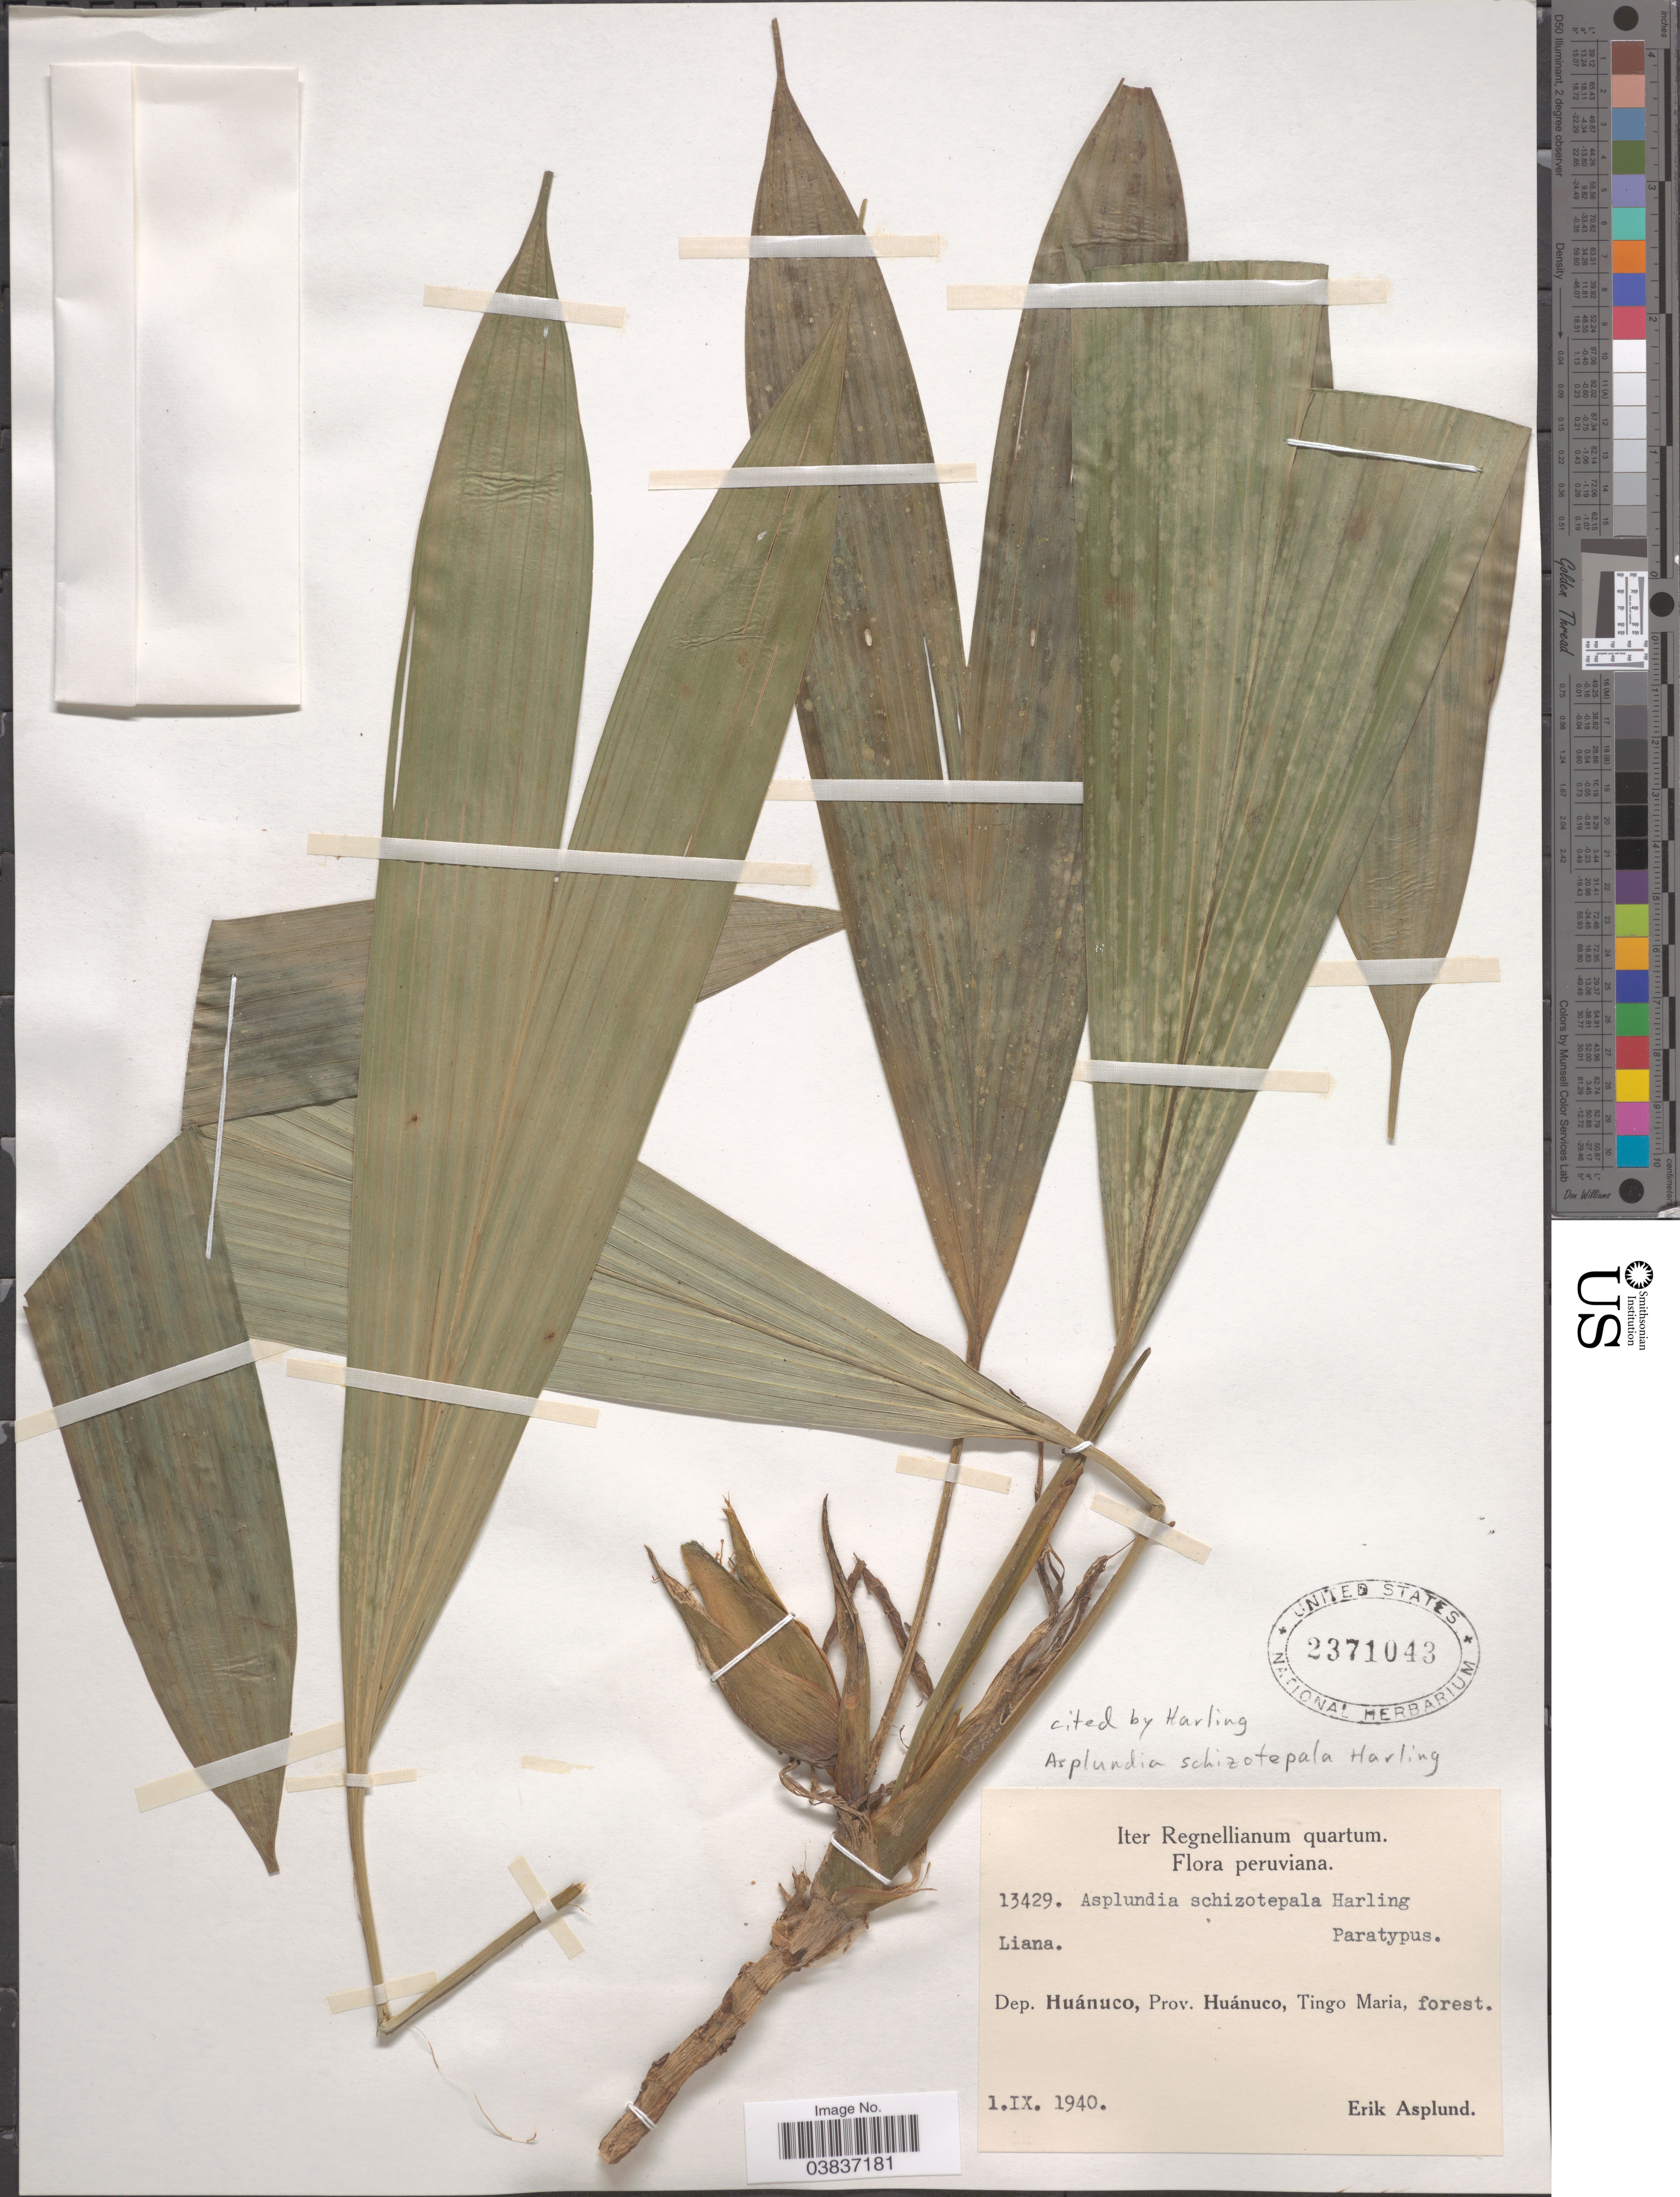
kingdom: Plantae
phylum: Tracheophyta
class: Liliopsida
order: Pandanales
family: Cyclanthaceae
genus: Asplundia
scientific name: Asplundia schizotepala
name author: Harling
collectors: E. Asplund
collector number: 13429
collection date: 1940-09-01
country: Peru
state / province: Huánuco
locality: Dep. Huánuco, Prov. Huánuco, Tingo Maria.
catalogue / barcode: US 2371043